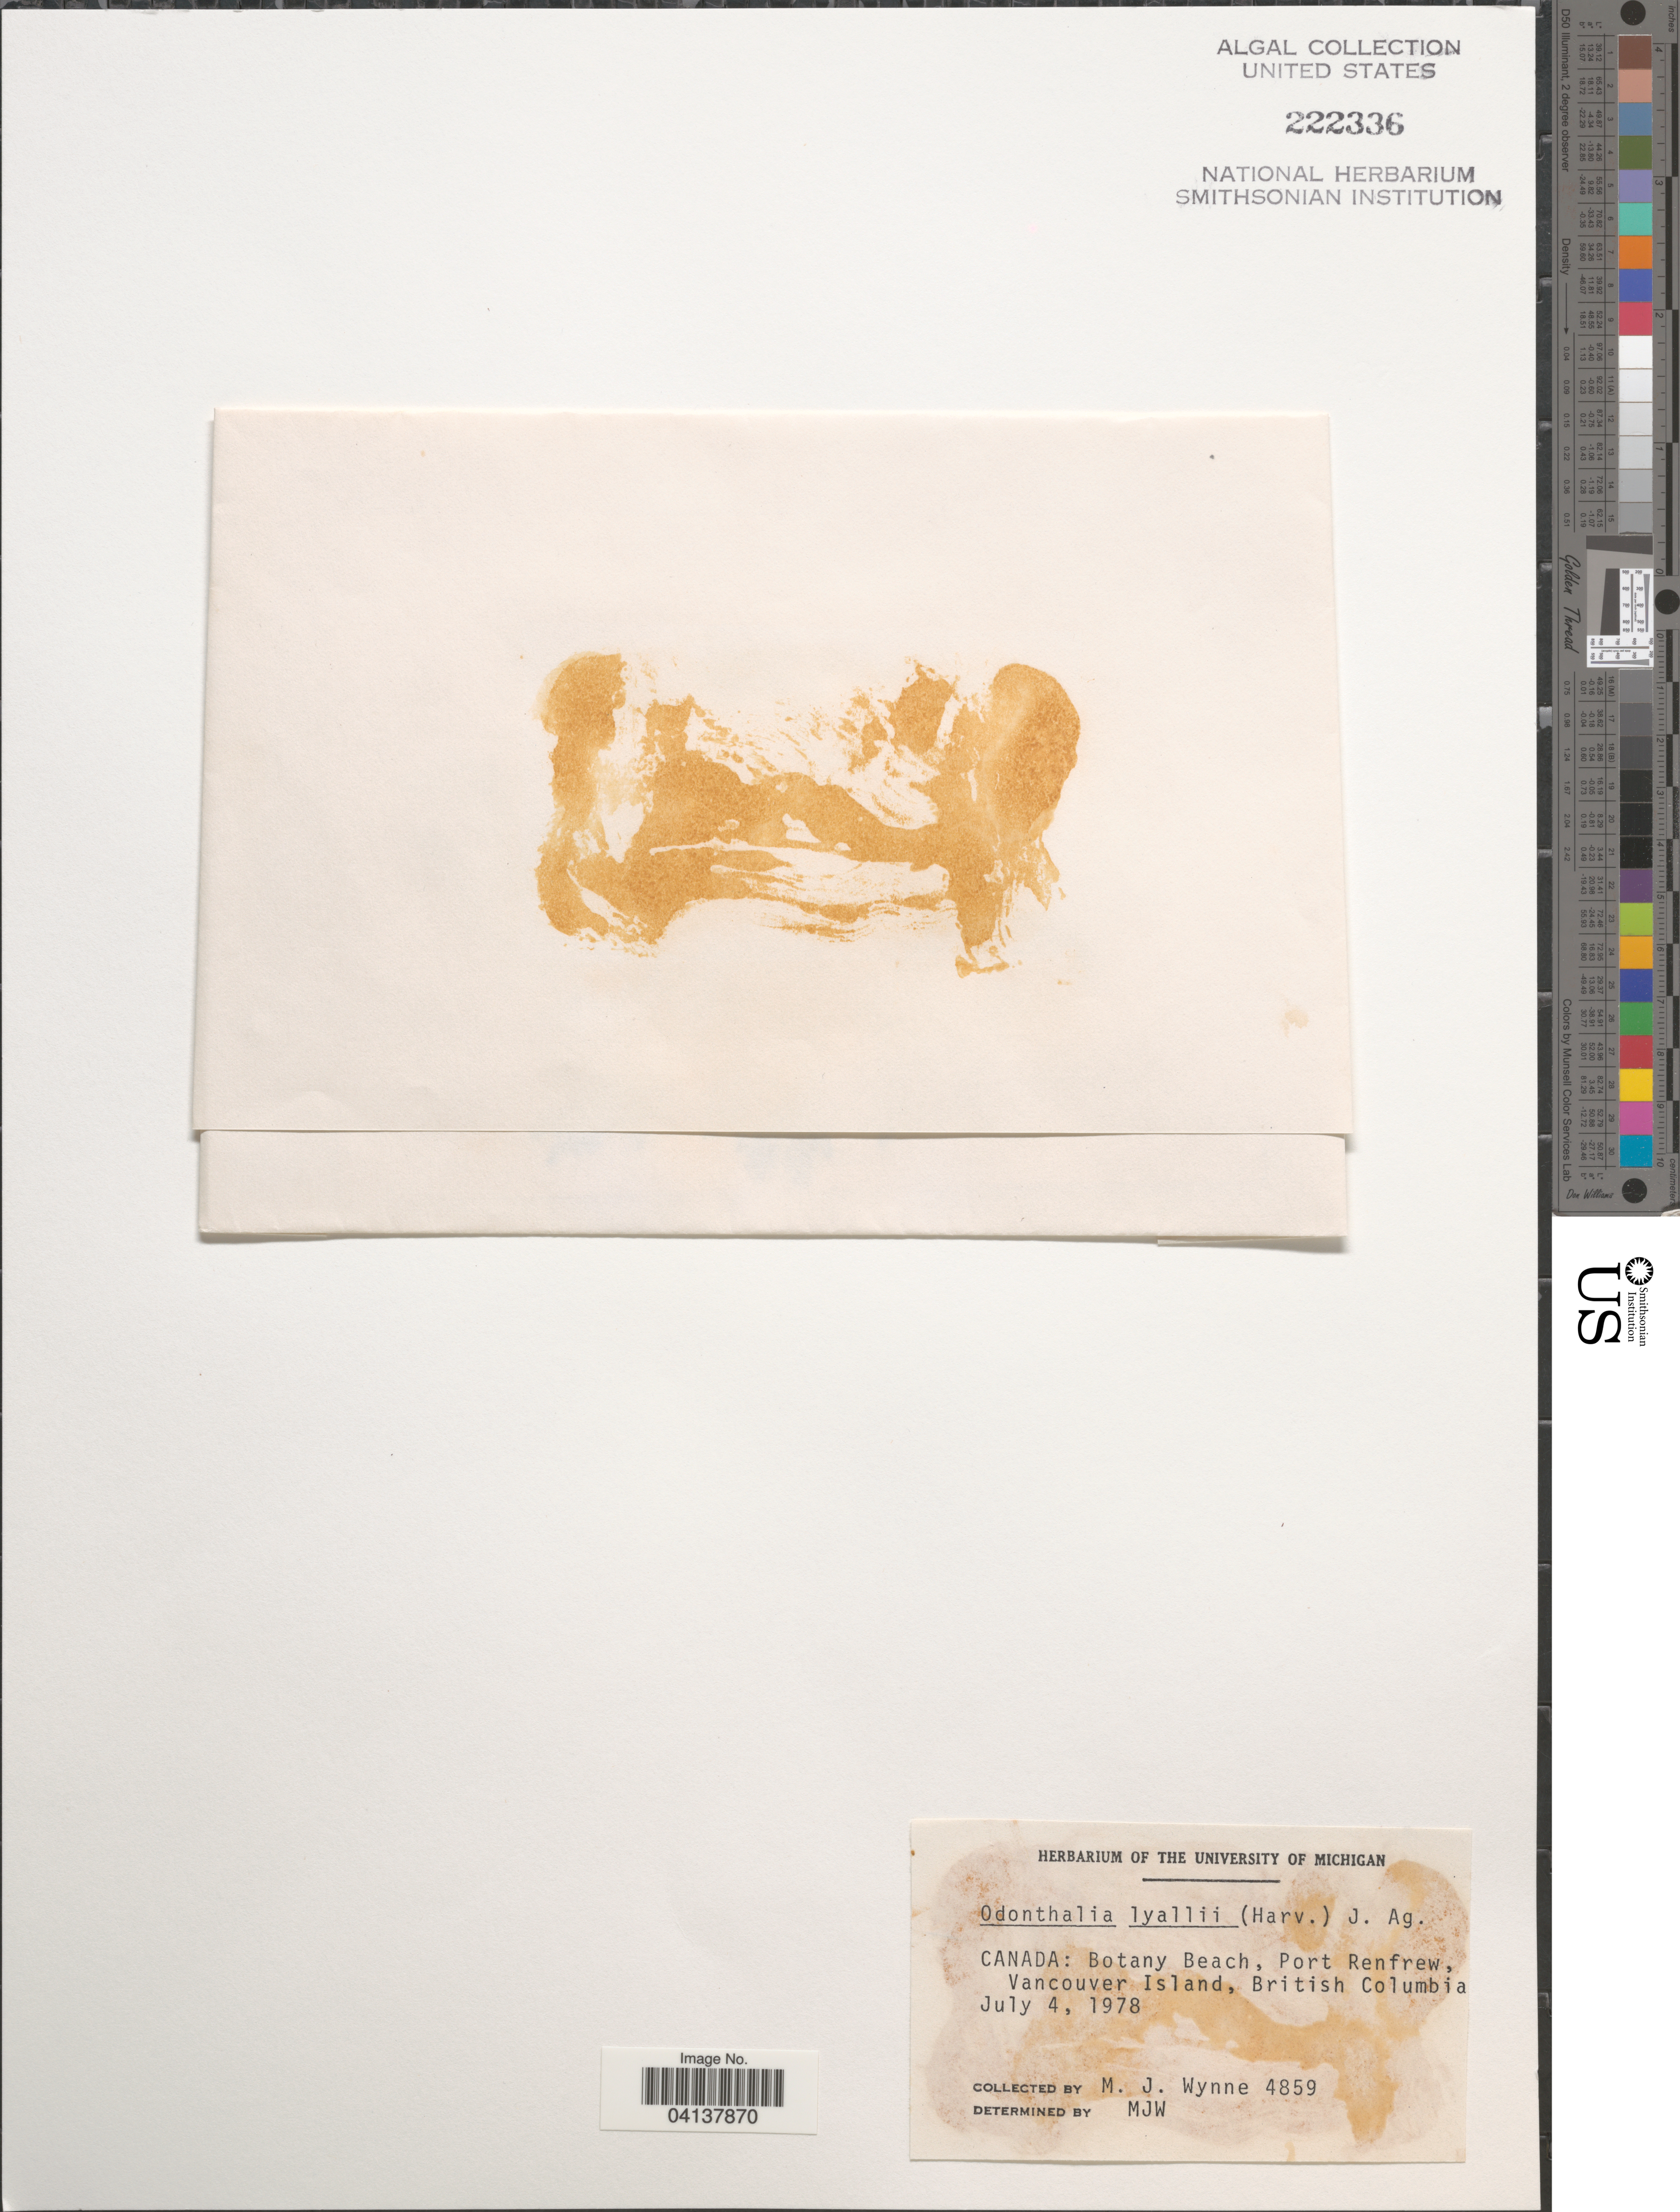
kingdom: Plantae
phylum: Rhodophyta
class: Florideophyceae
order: Ceramiales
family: Rhodomelaceae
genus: Odonthalia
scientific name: Odonthalia lyallii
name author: (Harv.) J. Agardh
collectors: M.J. Wynne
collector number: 4859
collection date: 1978-07-04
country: Canada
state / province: British Columbia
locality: Botany Beach, Port Renfrew, Vancouver Island.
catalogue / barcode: US 222336